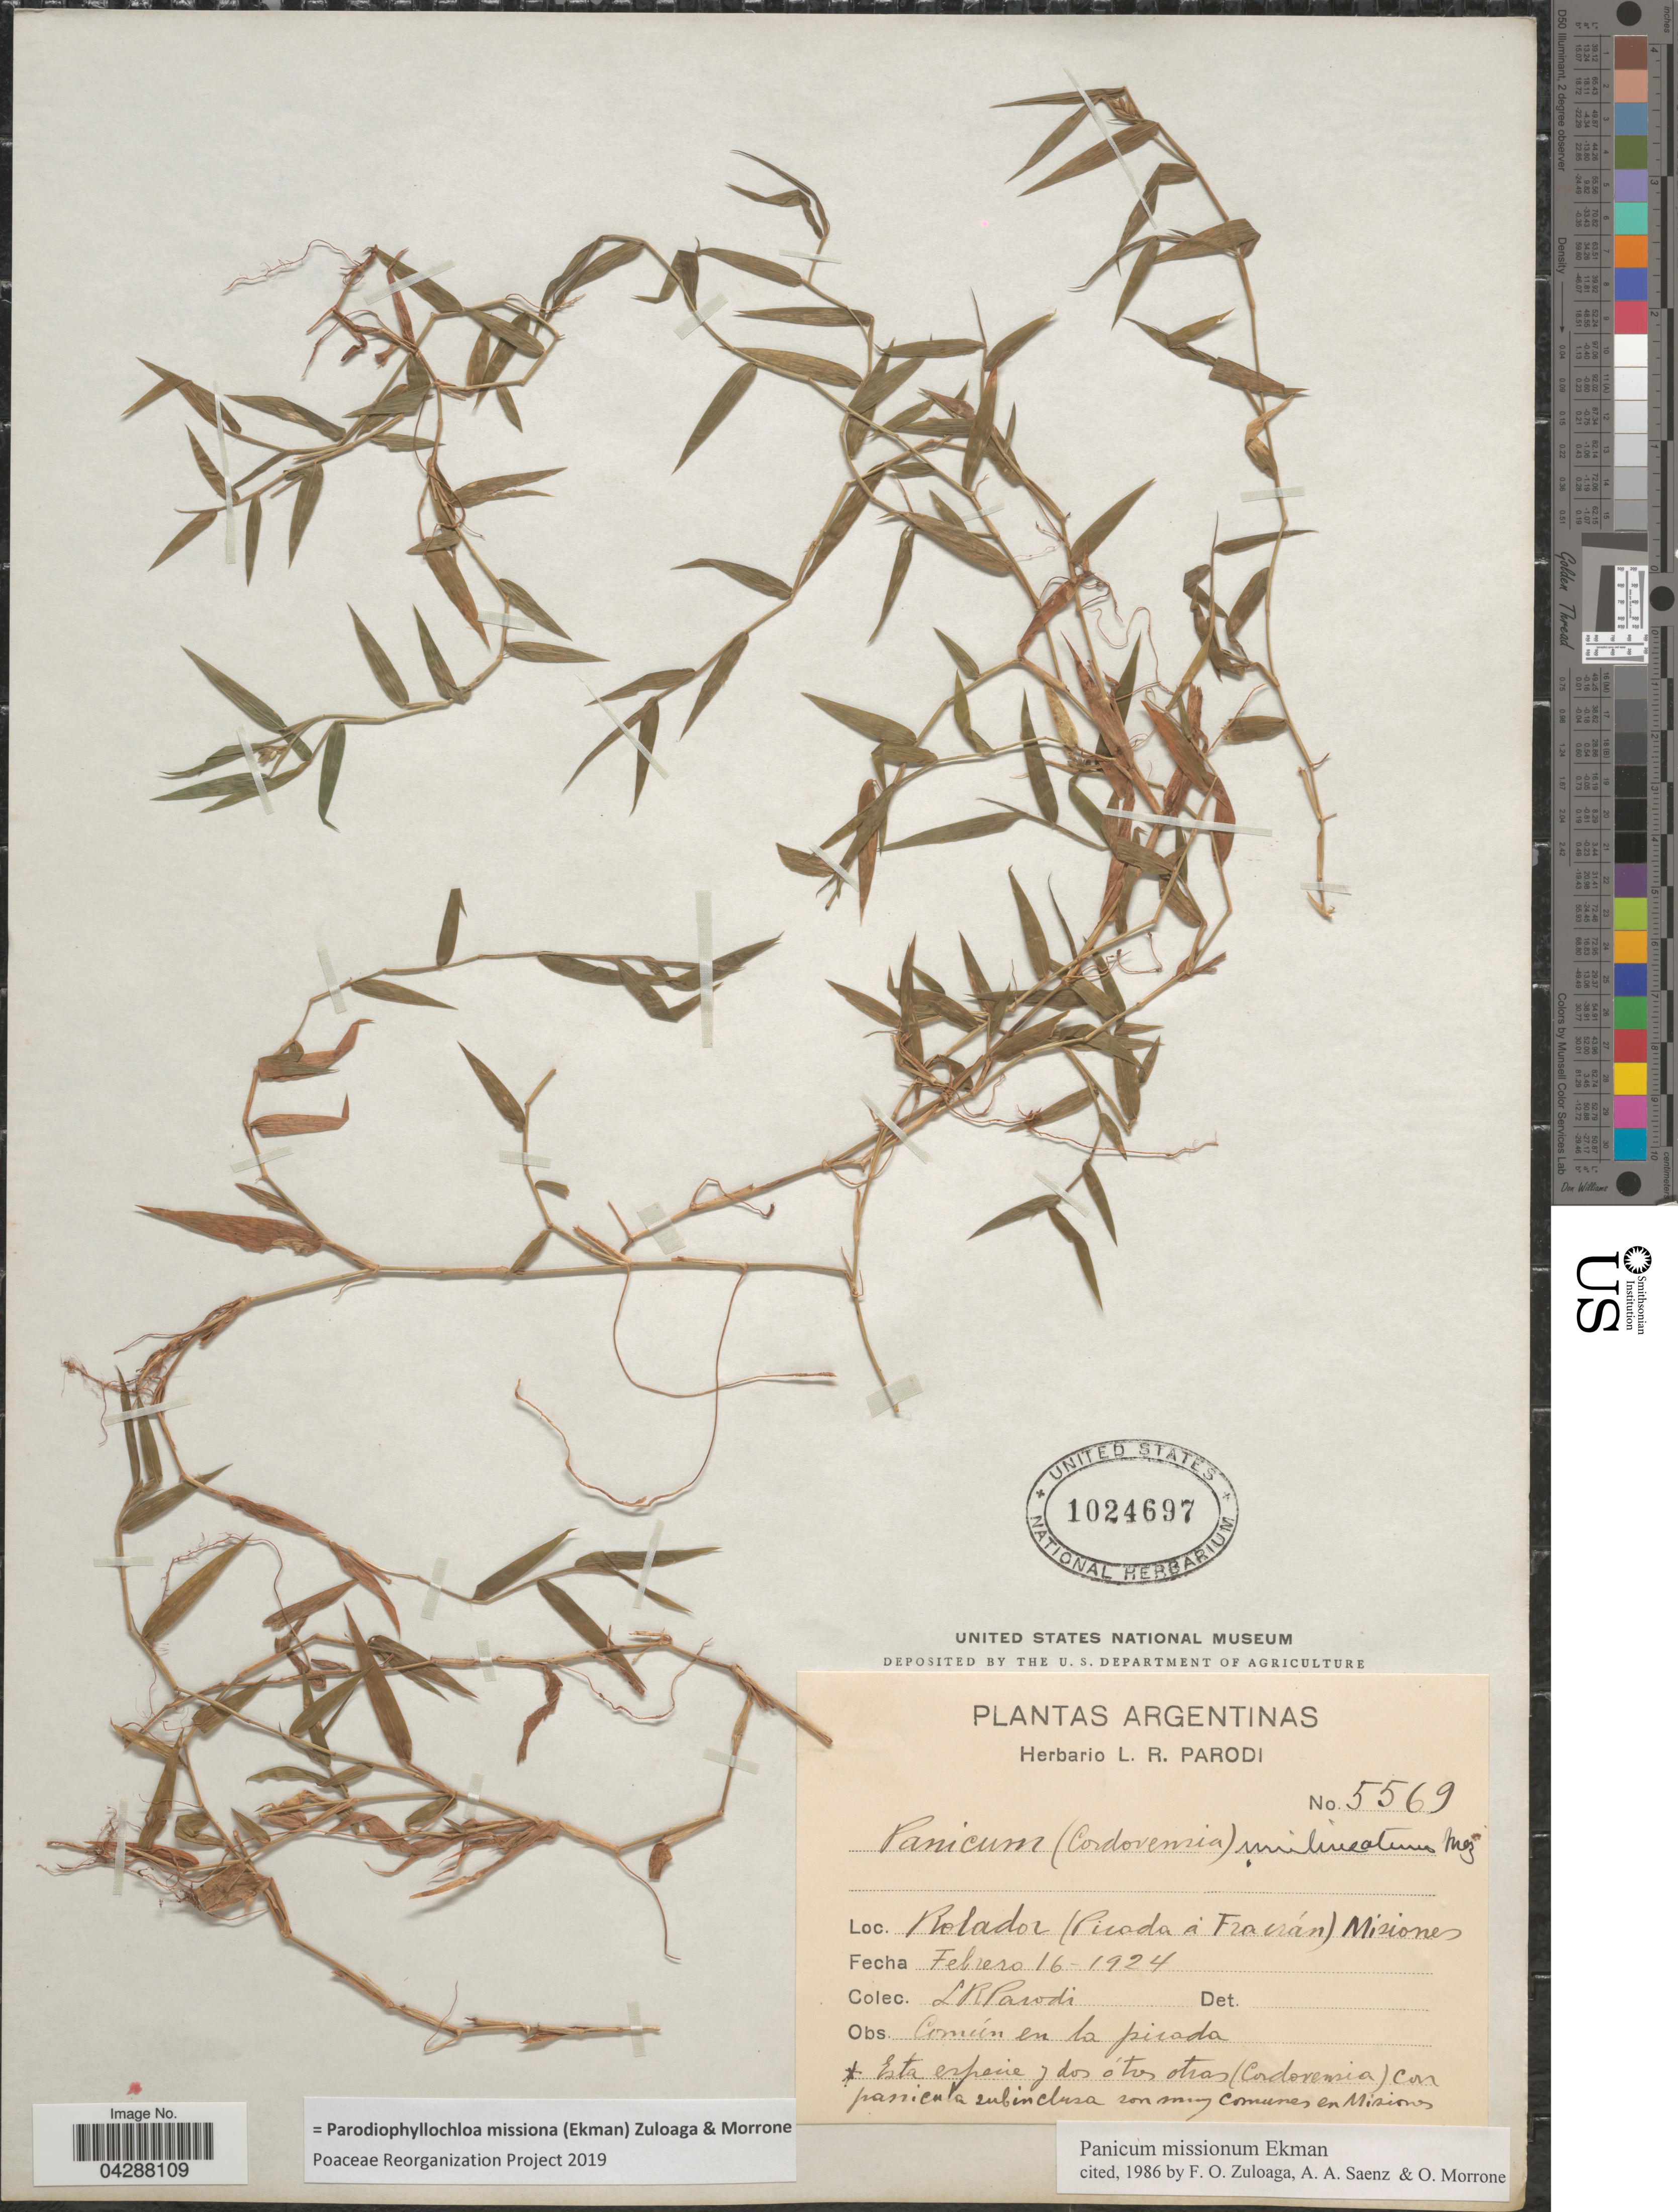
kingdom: Plantae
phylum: Tracheophyta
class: Liliopsida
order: Poales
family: Poaceae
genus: Parodiophyllochloa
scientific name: Parodiophyllochloa missiona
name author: (Ekman) Zuloaga & Morrone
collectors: L. R. Parodi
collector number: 5569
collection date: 1924-02-16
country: Argentina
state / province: Misiones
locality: Rolador (Picada à Fracrán). Esta especie y dos ótros otras (Cordorensia) con passienta subinclusa con muy comunes en Misiones.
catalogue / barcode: US 1024697